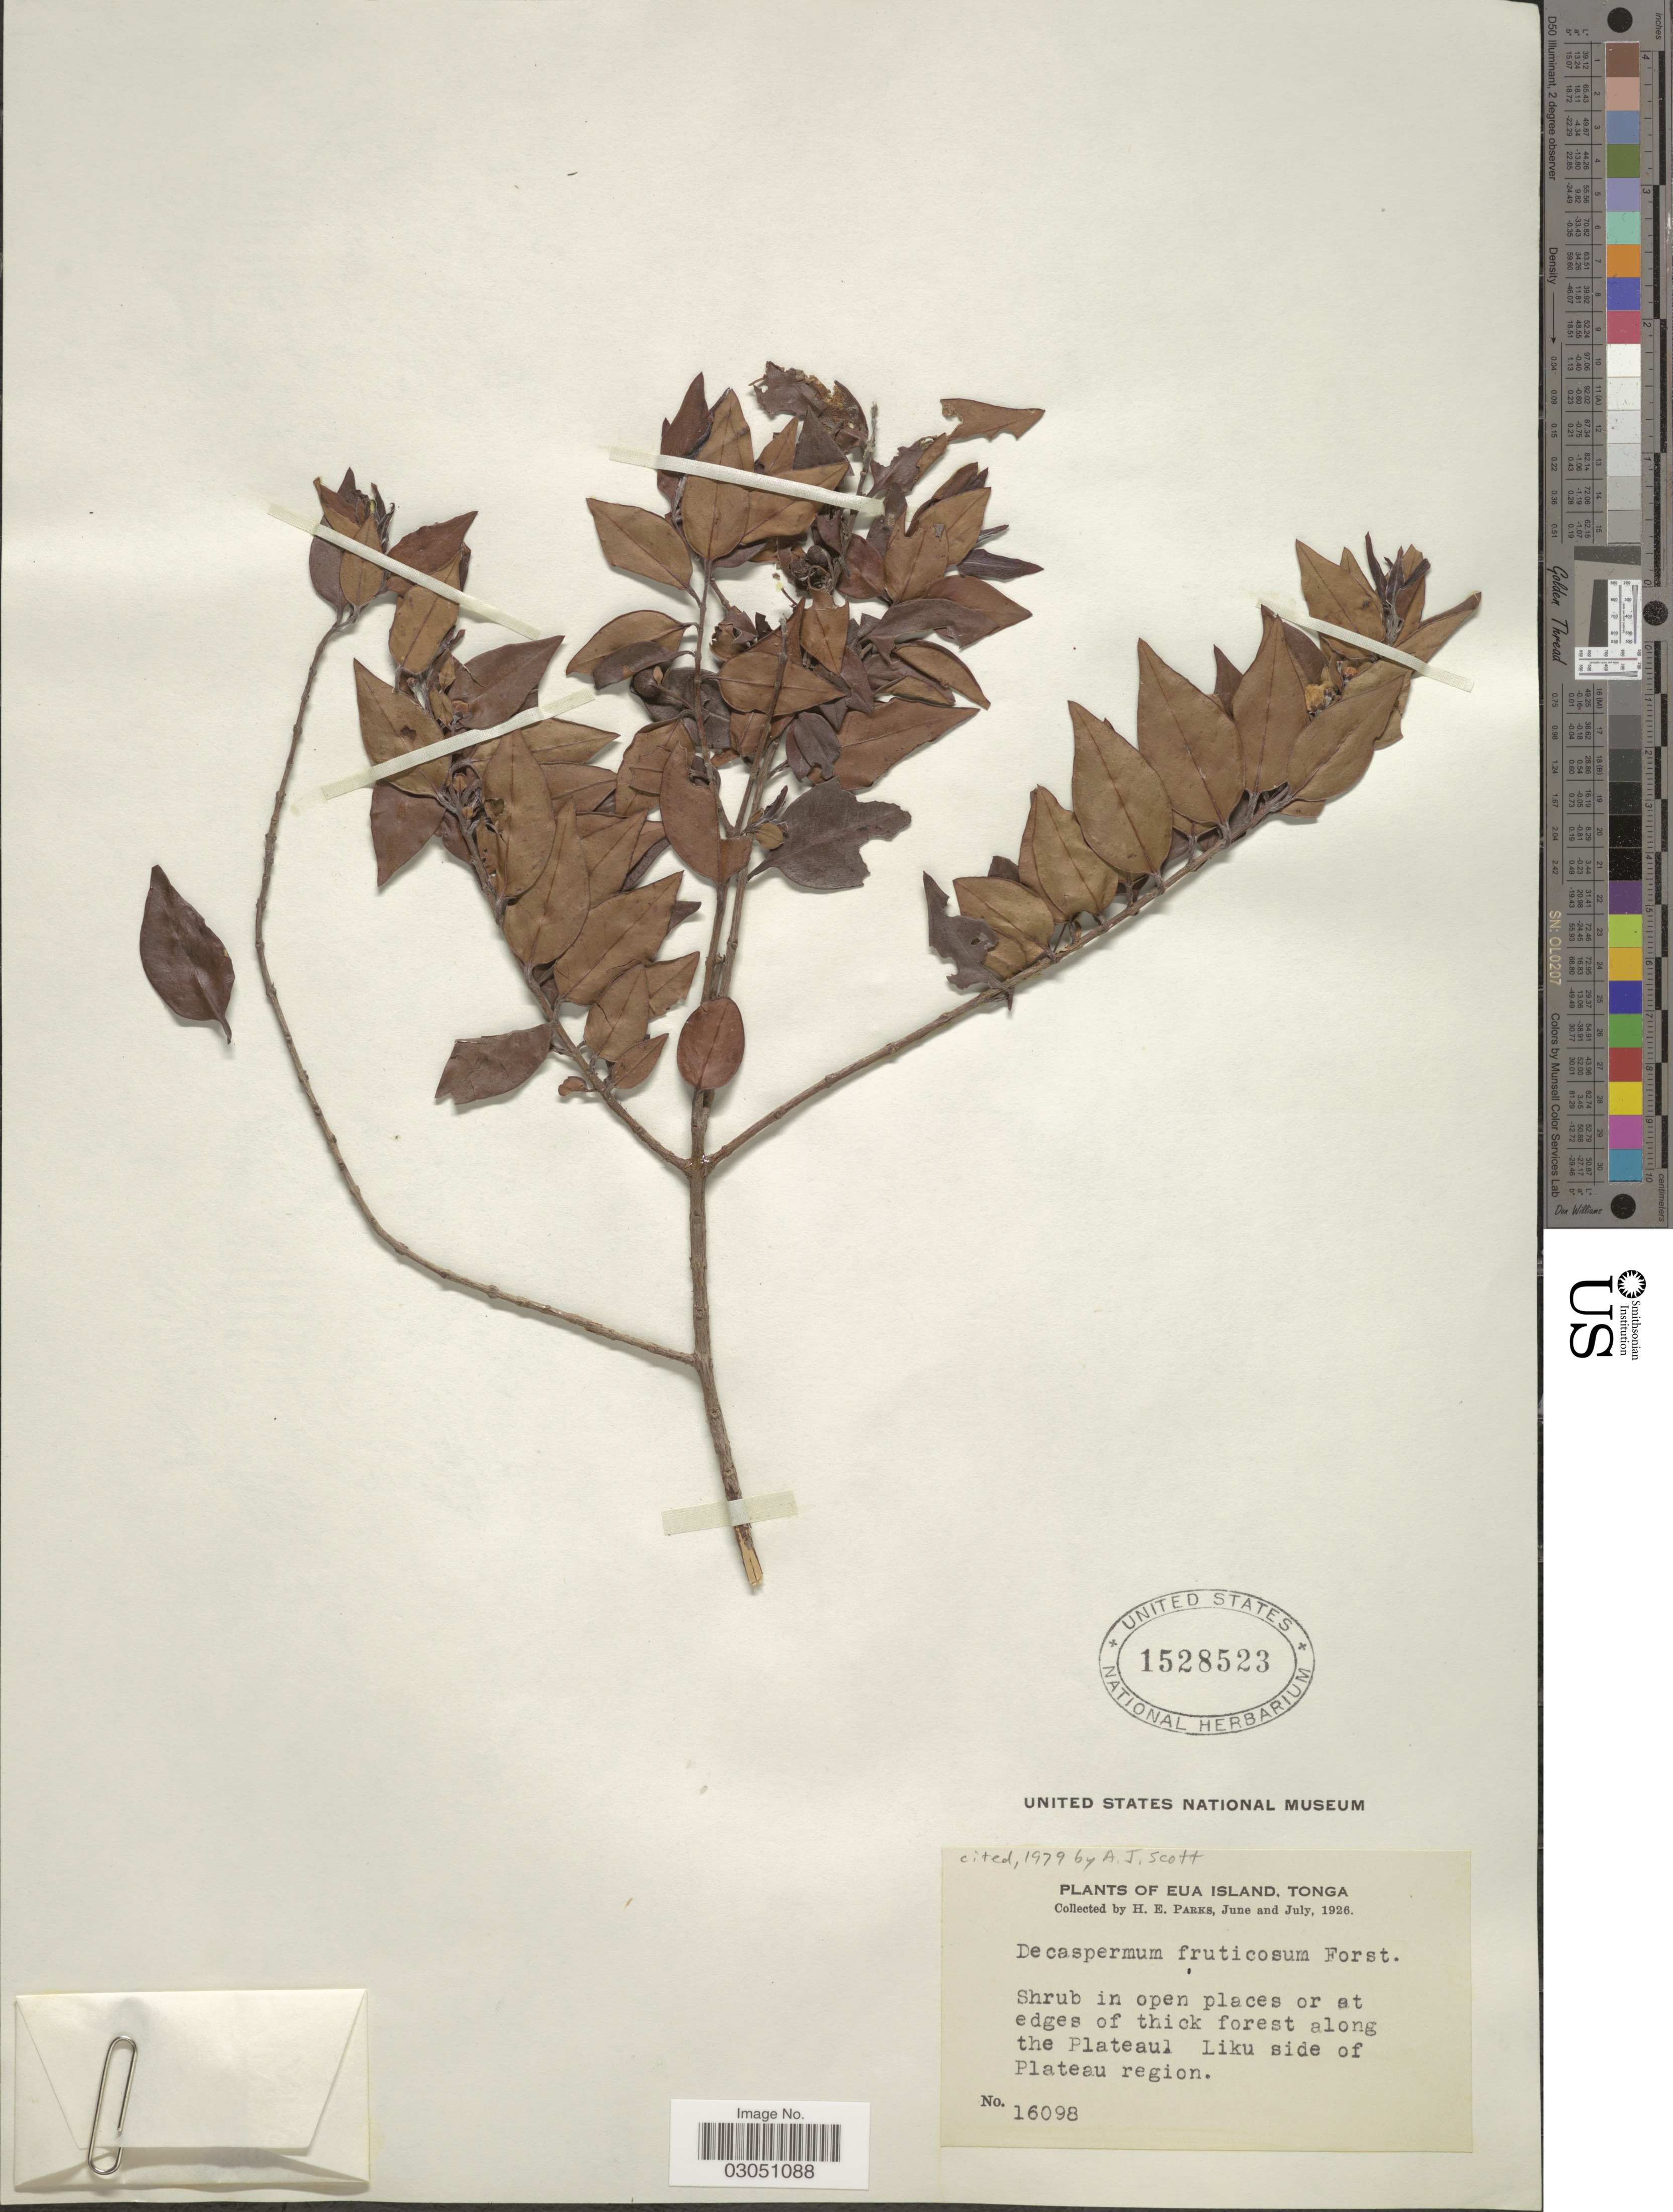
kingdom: Plantae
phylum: Tracheophyta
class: Magnoliopsida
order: Myrtales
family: Myrtaceae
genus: Decaspermum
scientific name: Decaspermum fruticosum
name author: J.R. Forst. & G. Forst.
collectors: H. E. Parks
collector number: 16098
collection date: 1926-06/1926-07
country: Tonga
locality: Eua Island. At edges of thick forest along the Plateau. Liku side of Plateau region.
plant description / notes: cited by A.J. Scott, Kew Bull. 34(1): 61. 1979.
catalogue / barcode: US 1528523